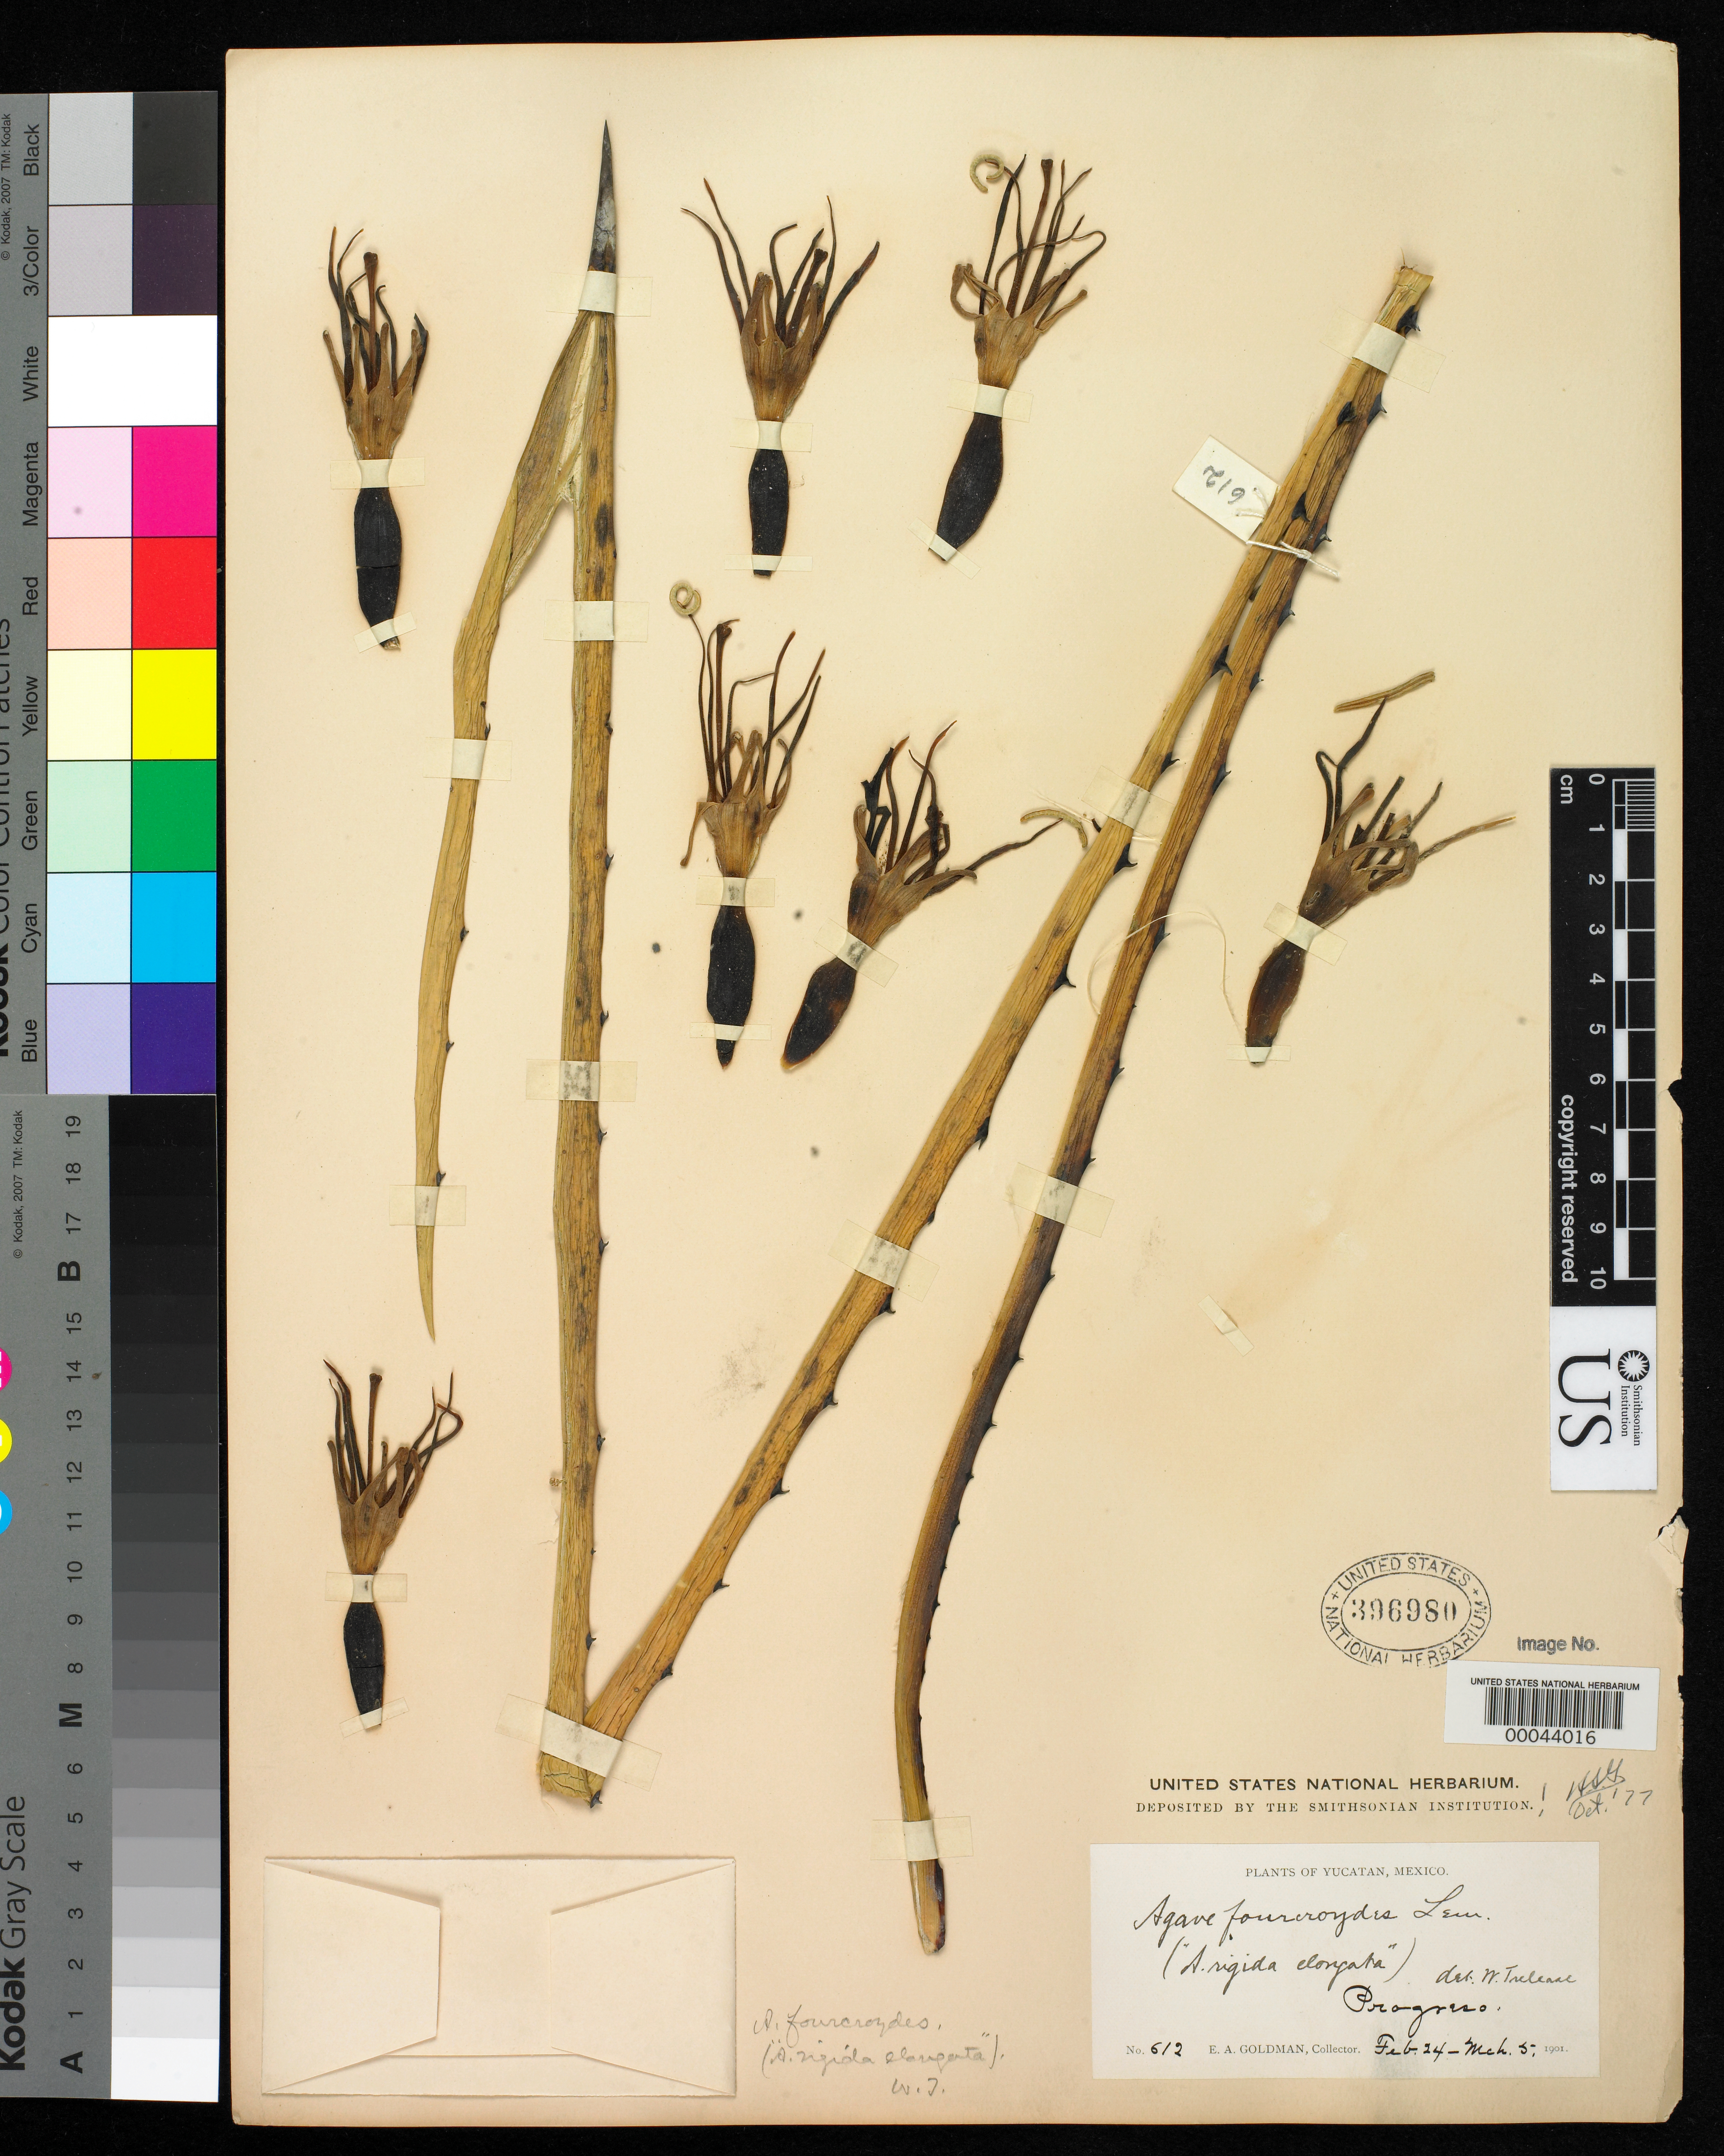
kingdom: Plantae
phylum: Tracheophyta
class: Liliopsida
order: Asparagales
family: Asparagaceae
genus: Agave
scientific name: Agave fourcroydes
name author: Lem.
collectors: E. A. Goldman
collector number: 612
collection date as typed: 24 Feb 1901 to 05 Mar 1901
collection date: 1901-02-24/1901-03-05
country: Mexico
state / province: Yucatán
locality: Progreso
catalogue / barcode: US 396980